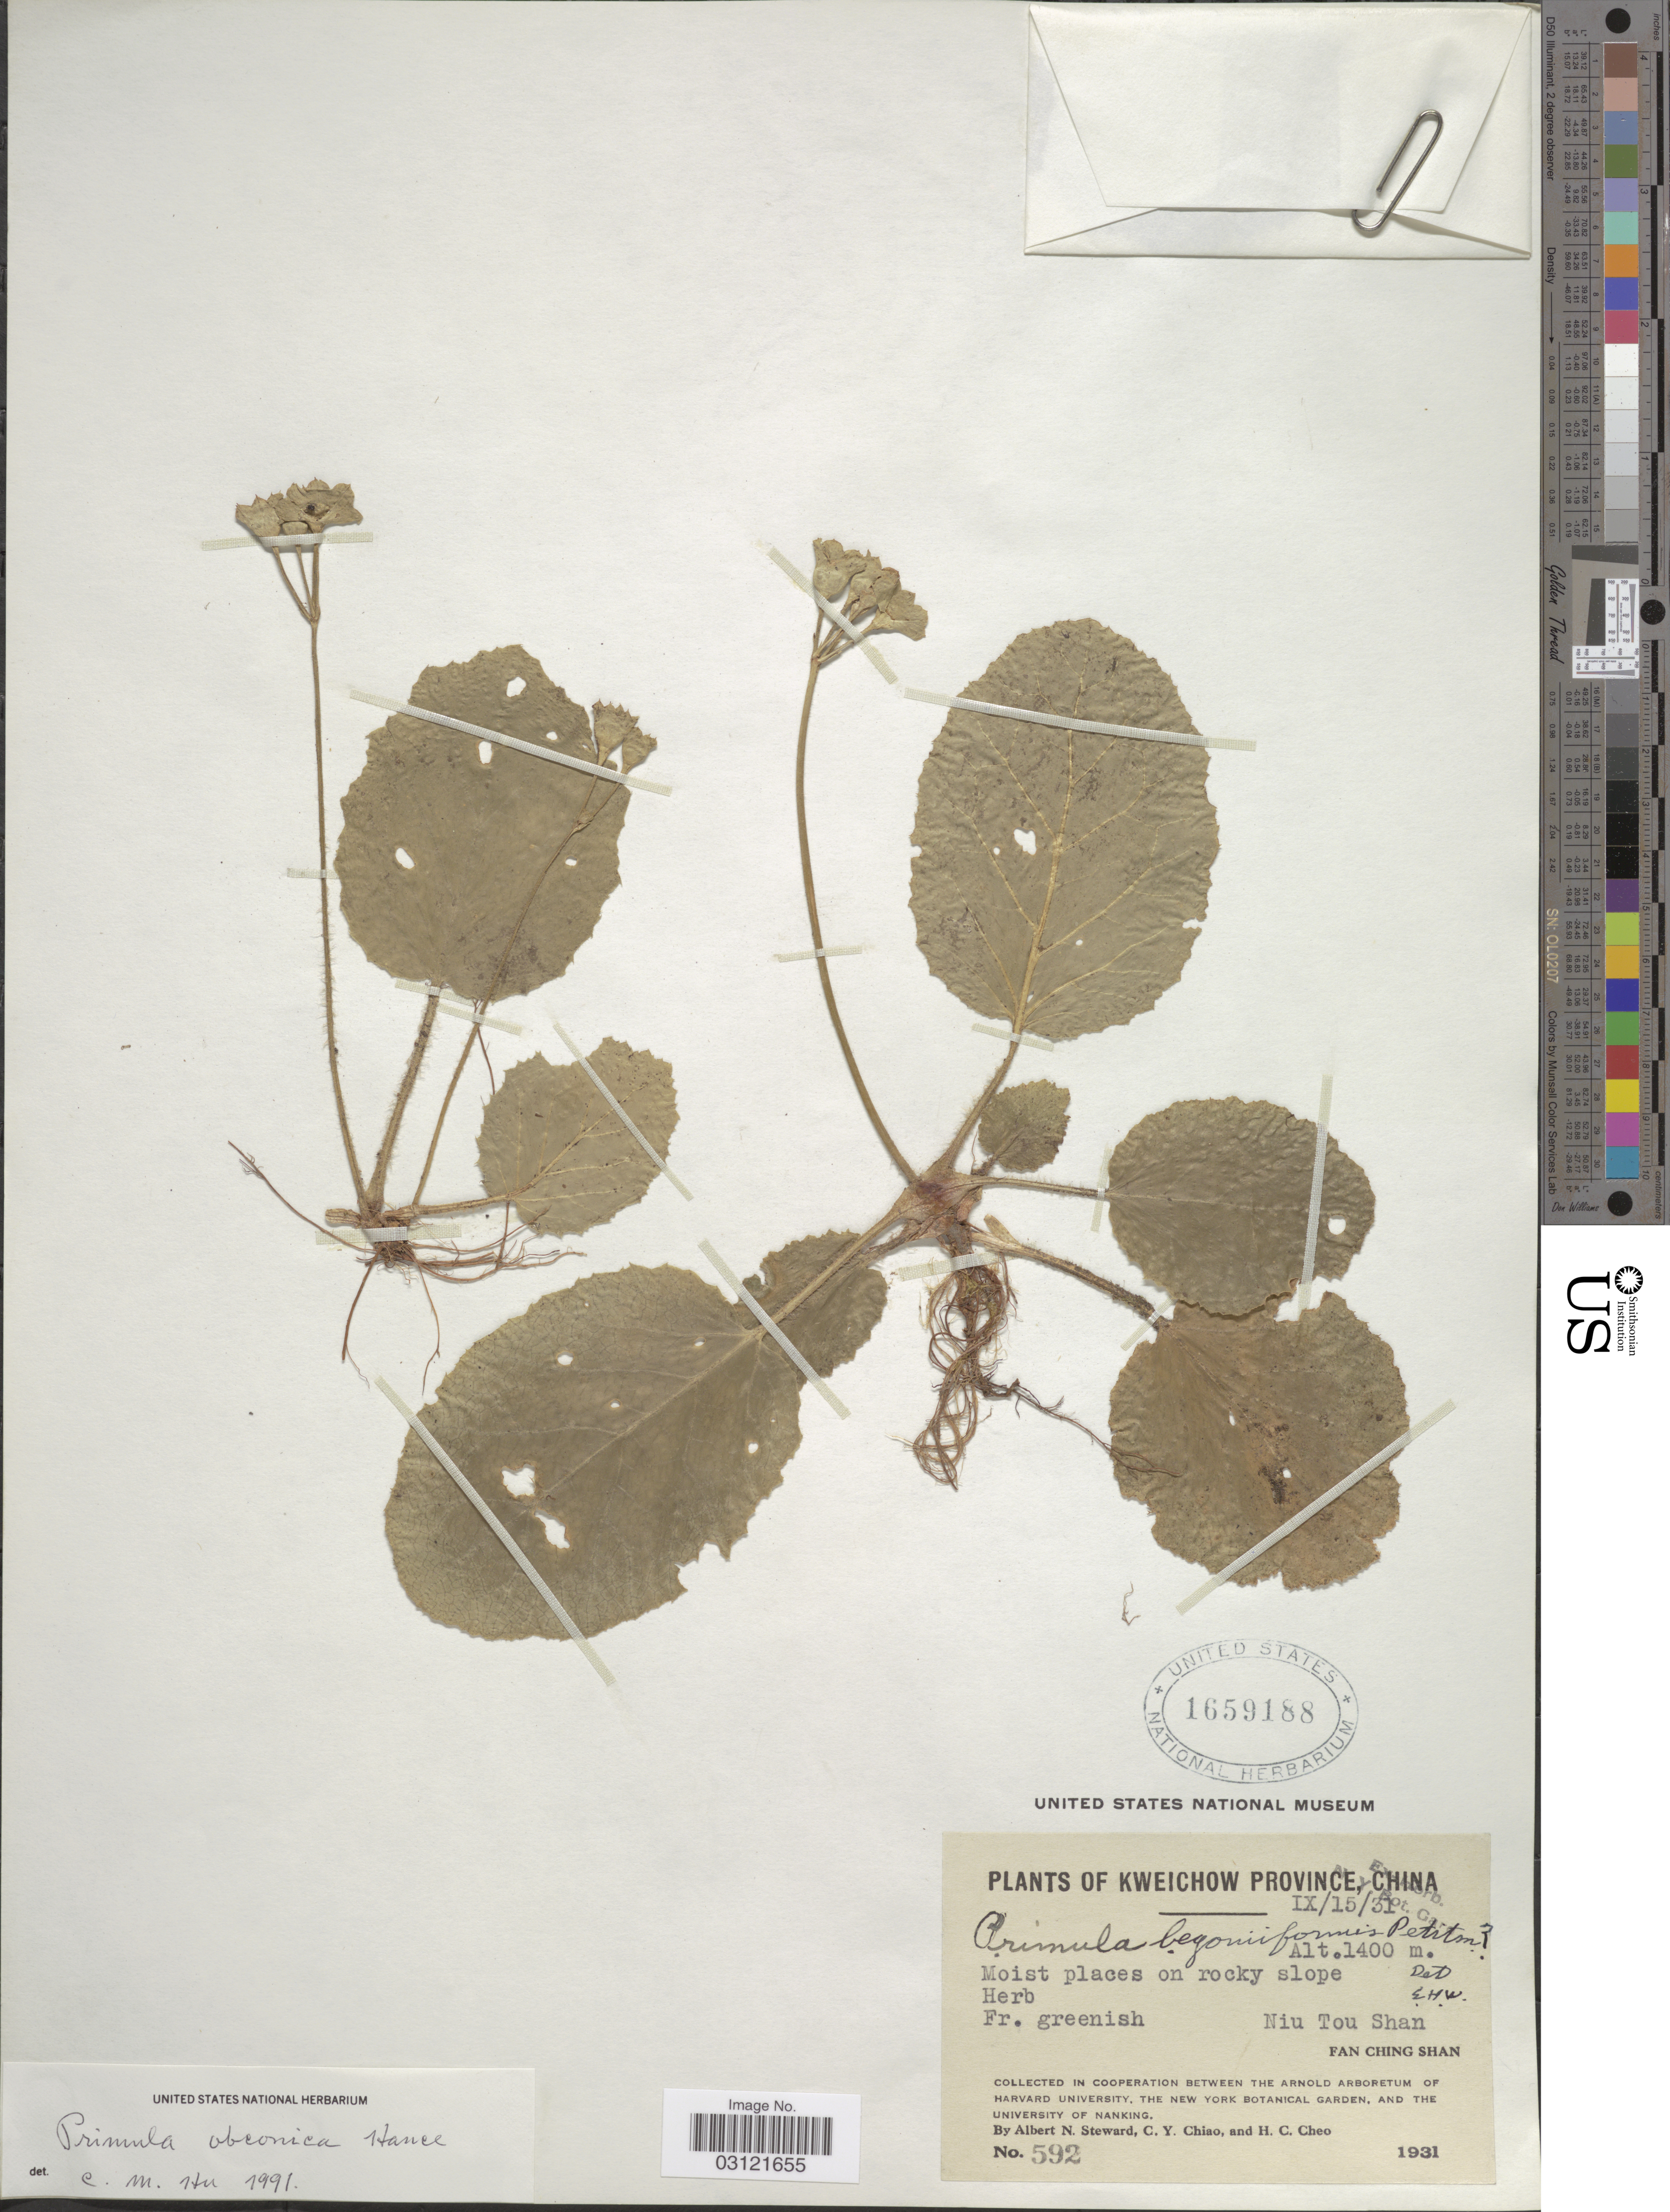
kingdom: Plantae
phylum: Tracheophyta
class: Magnoliopsida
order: Ericales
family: Primulaceae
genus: Primula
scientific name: Primula obconica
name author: Hance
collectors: A. N. Steward, C. Y. Chiao & H. Cheo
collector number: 592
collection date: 1931-09-15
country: China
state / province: Guizhou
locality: Kweichow Province, Niu Tou Shan, Fan Ching Shan.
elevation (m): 1400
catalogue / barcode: US 1659188